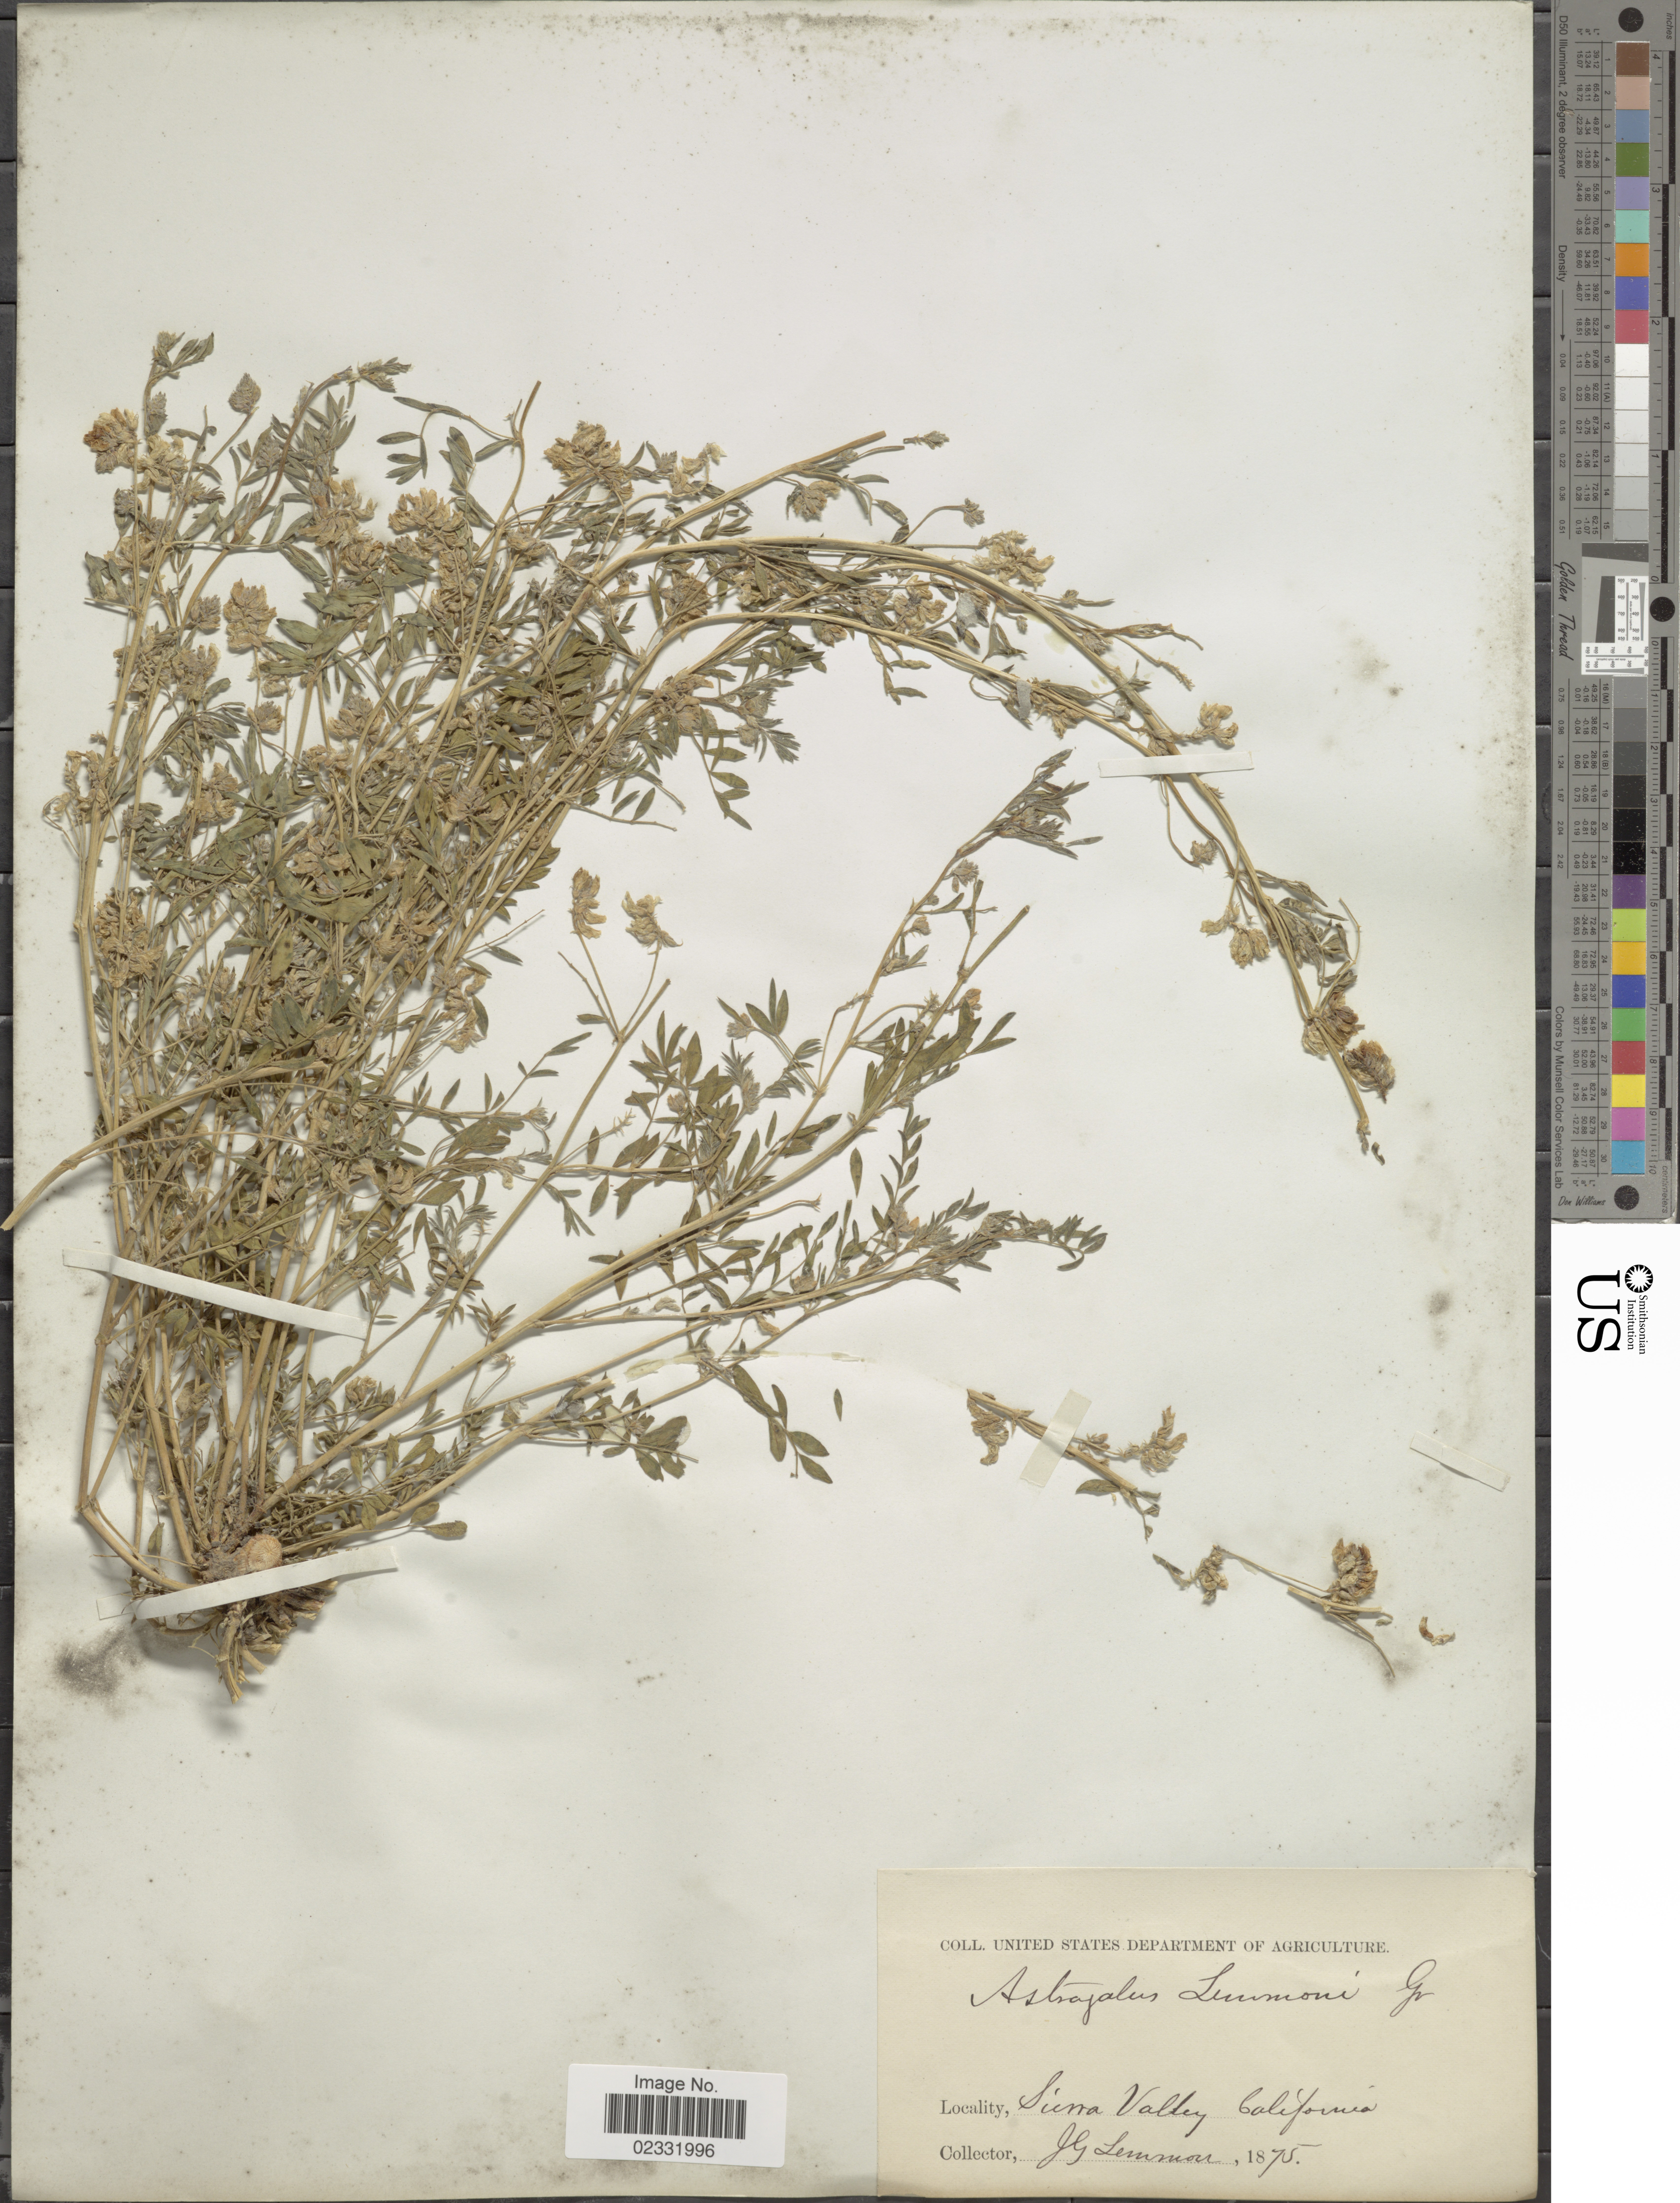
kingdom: Plantae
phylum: Tracheophyta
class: Magnoliopsida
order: Fabales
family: Fabaceae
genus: Astragalus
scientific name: Astragalus lemmonii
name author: A. Gray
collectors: J. Lemmon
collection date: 1875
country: United States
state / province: California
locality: Sierra Valley